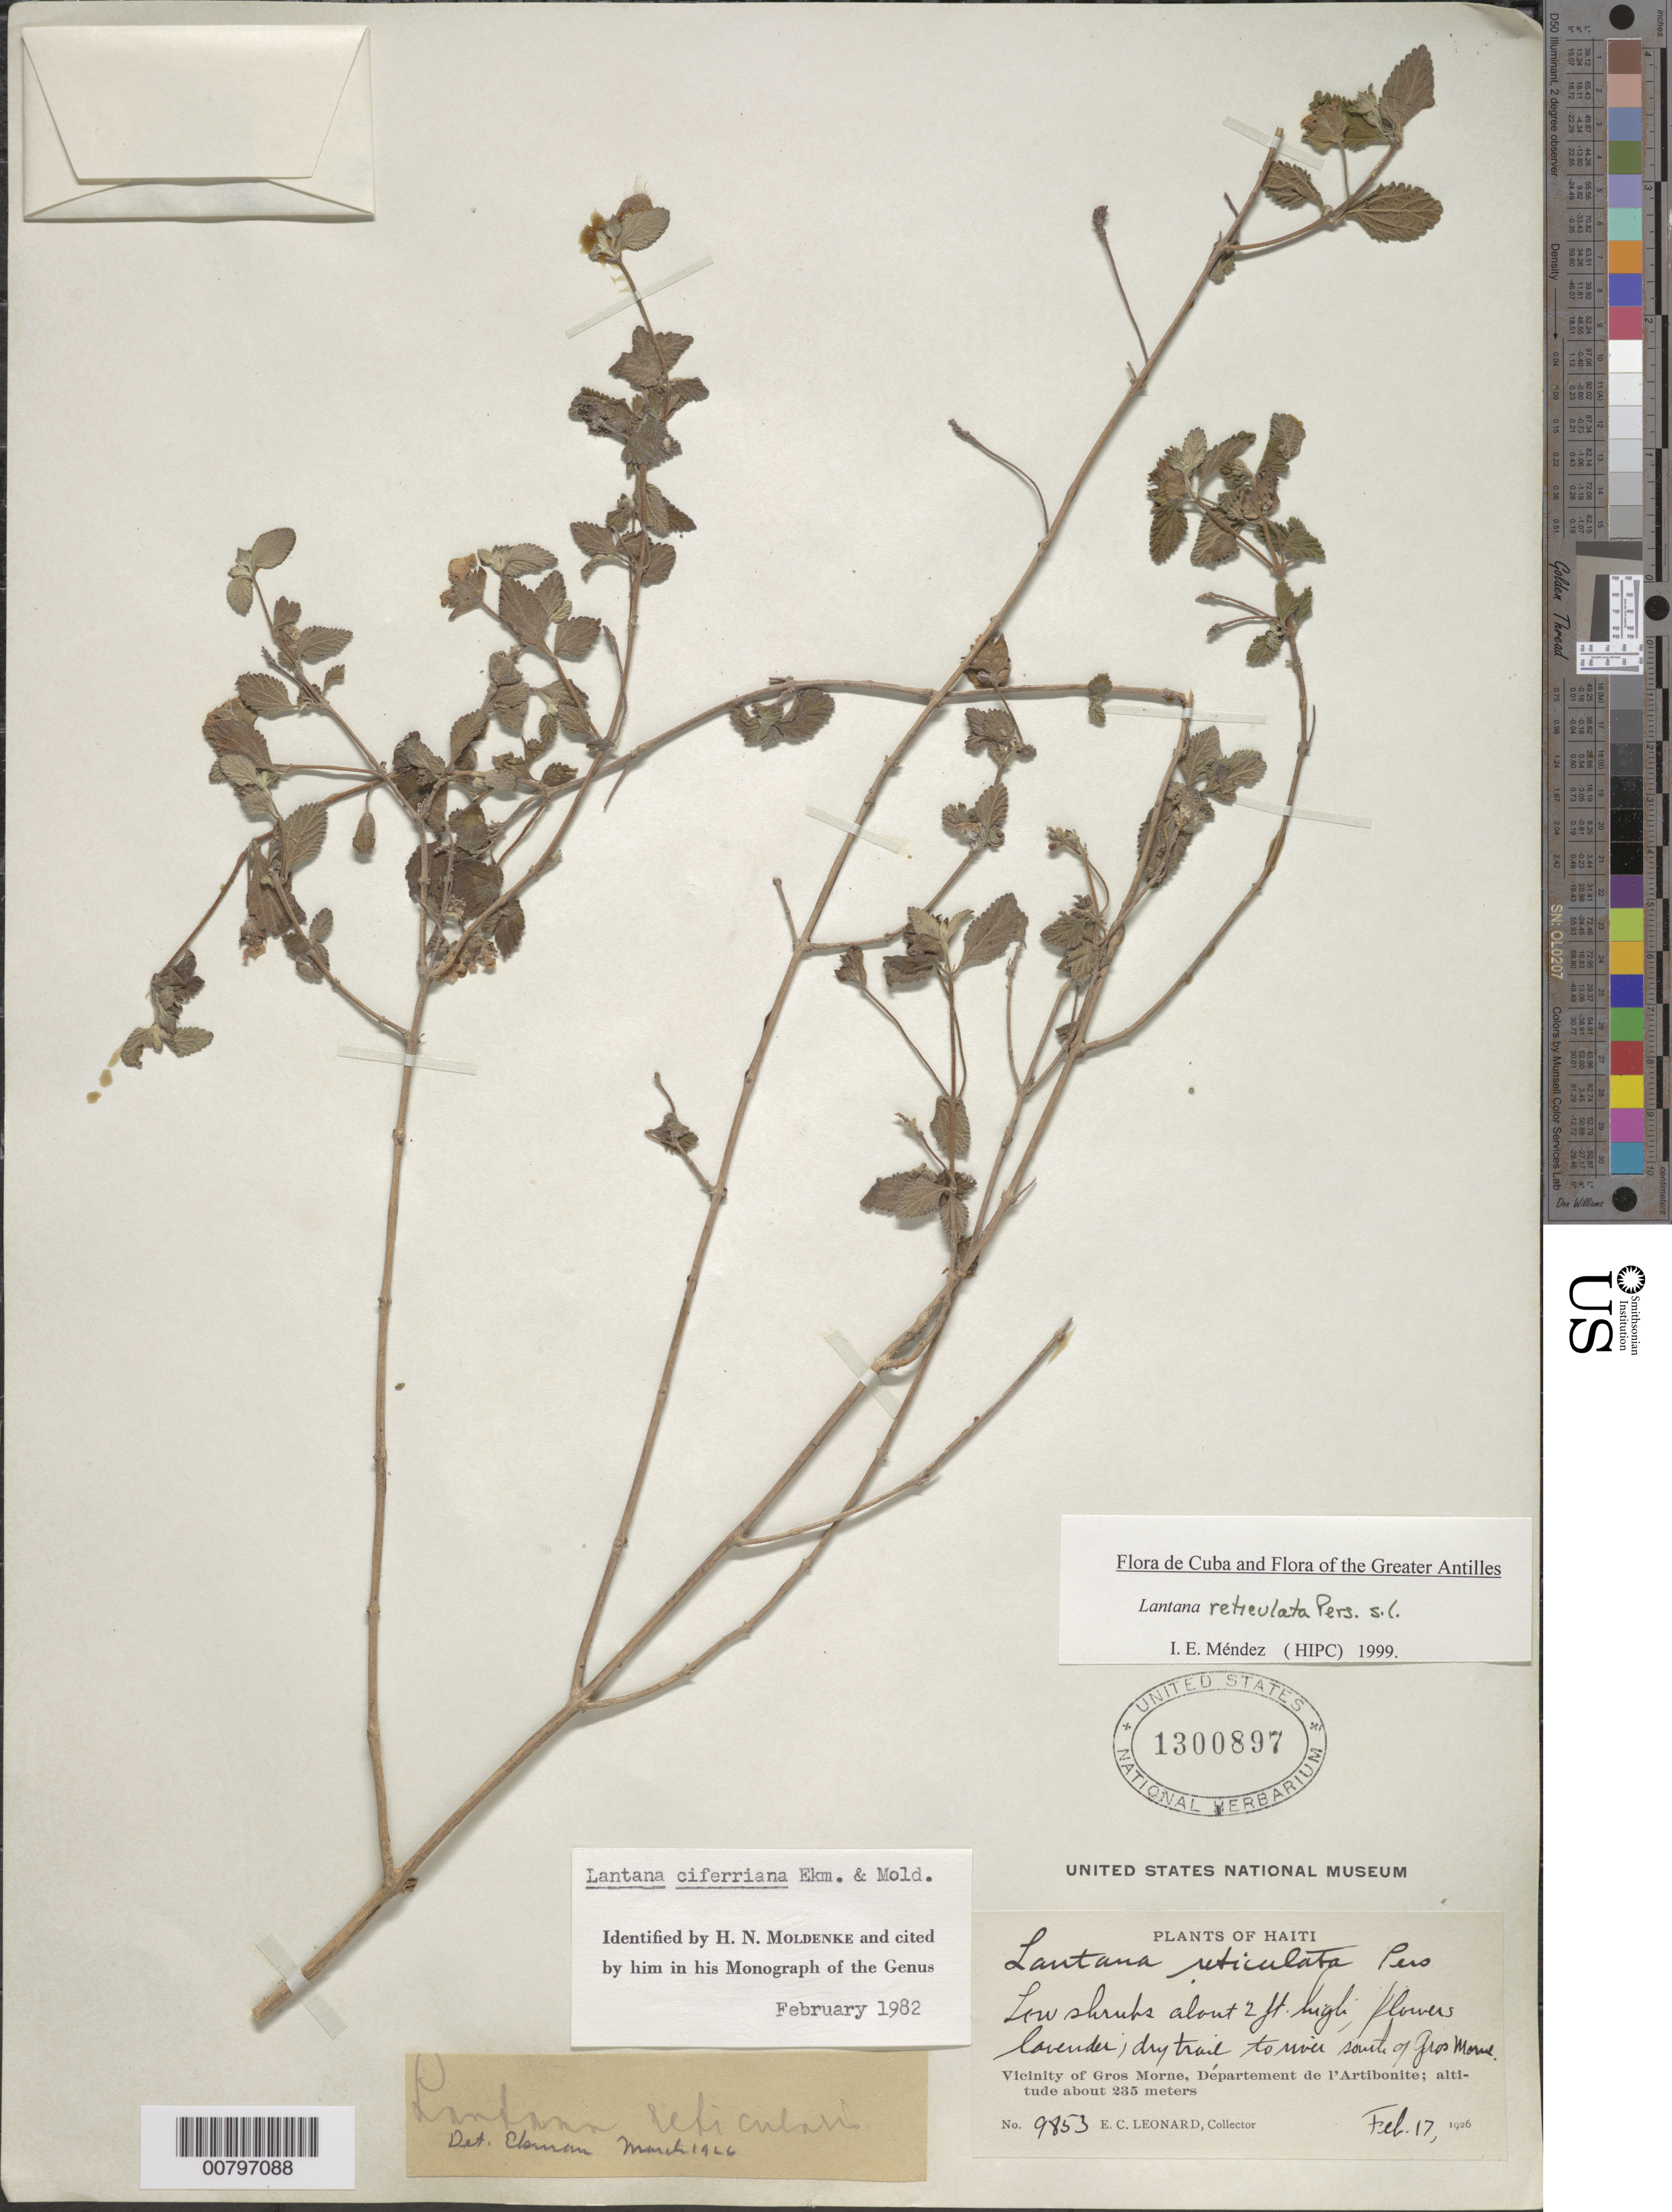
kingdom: Plantae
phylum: Tracheophyta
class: Magnoliopsida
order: Lamiales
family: Verbenaceae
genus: Lantana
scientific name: Lantana reticulata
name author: Pers.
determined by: Méndez, Isidro E., (HIPC)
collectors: E. C. Leonard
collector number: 9853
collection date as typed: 17 Feb 1926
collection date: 1926-02-17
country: Haiti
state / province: Artibonite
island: Hispaniola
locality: Vicinity of Gros Morne, along trail to river south of city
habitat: Dry trail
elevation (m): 235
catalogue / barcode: US 1300897